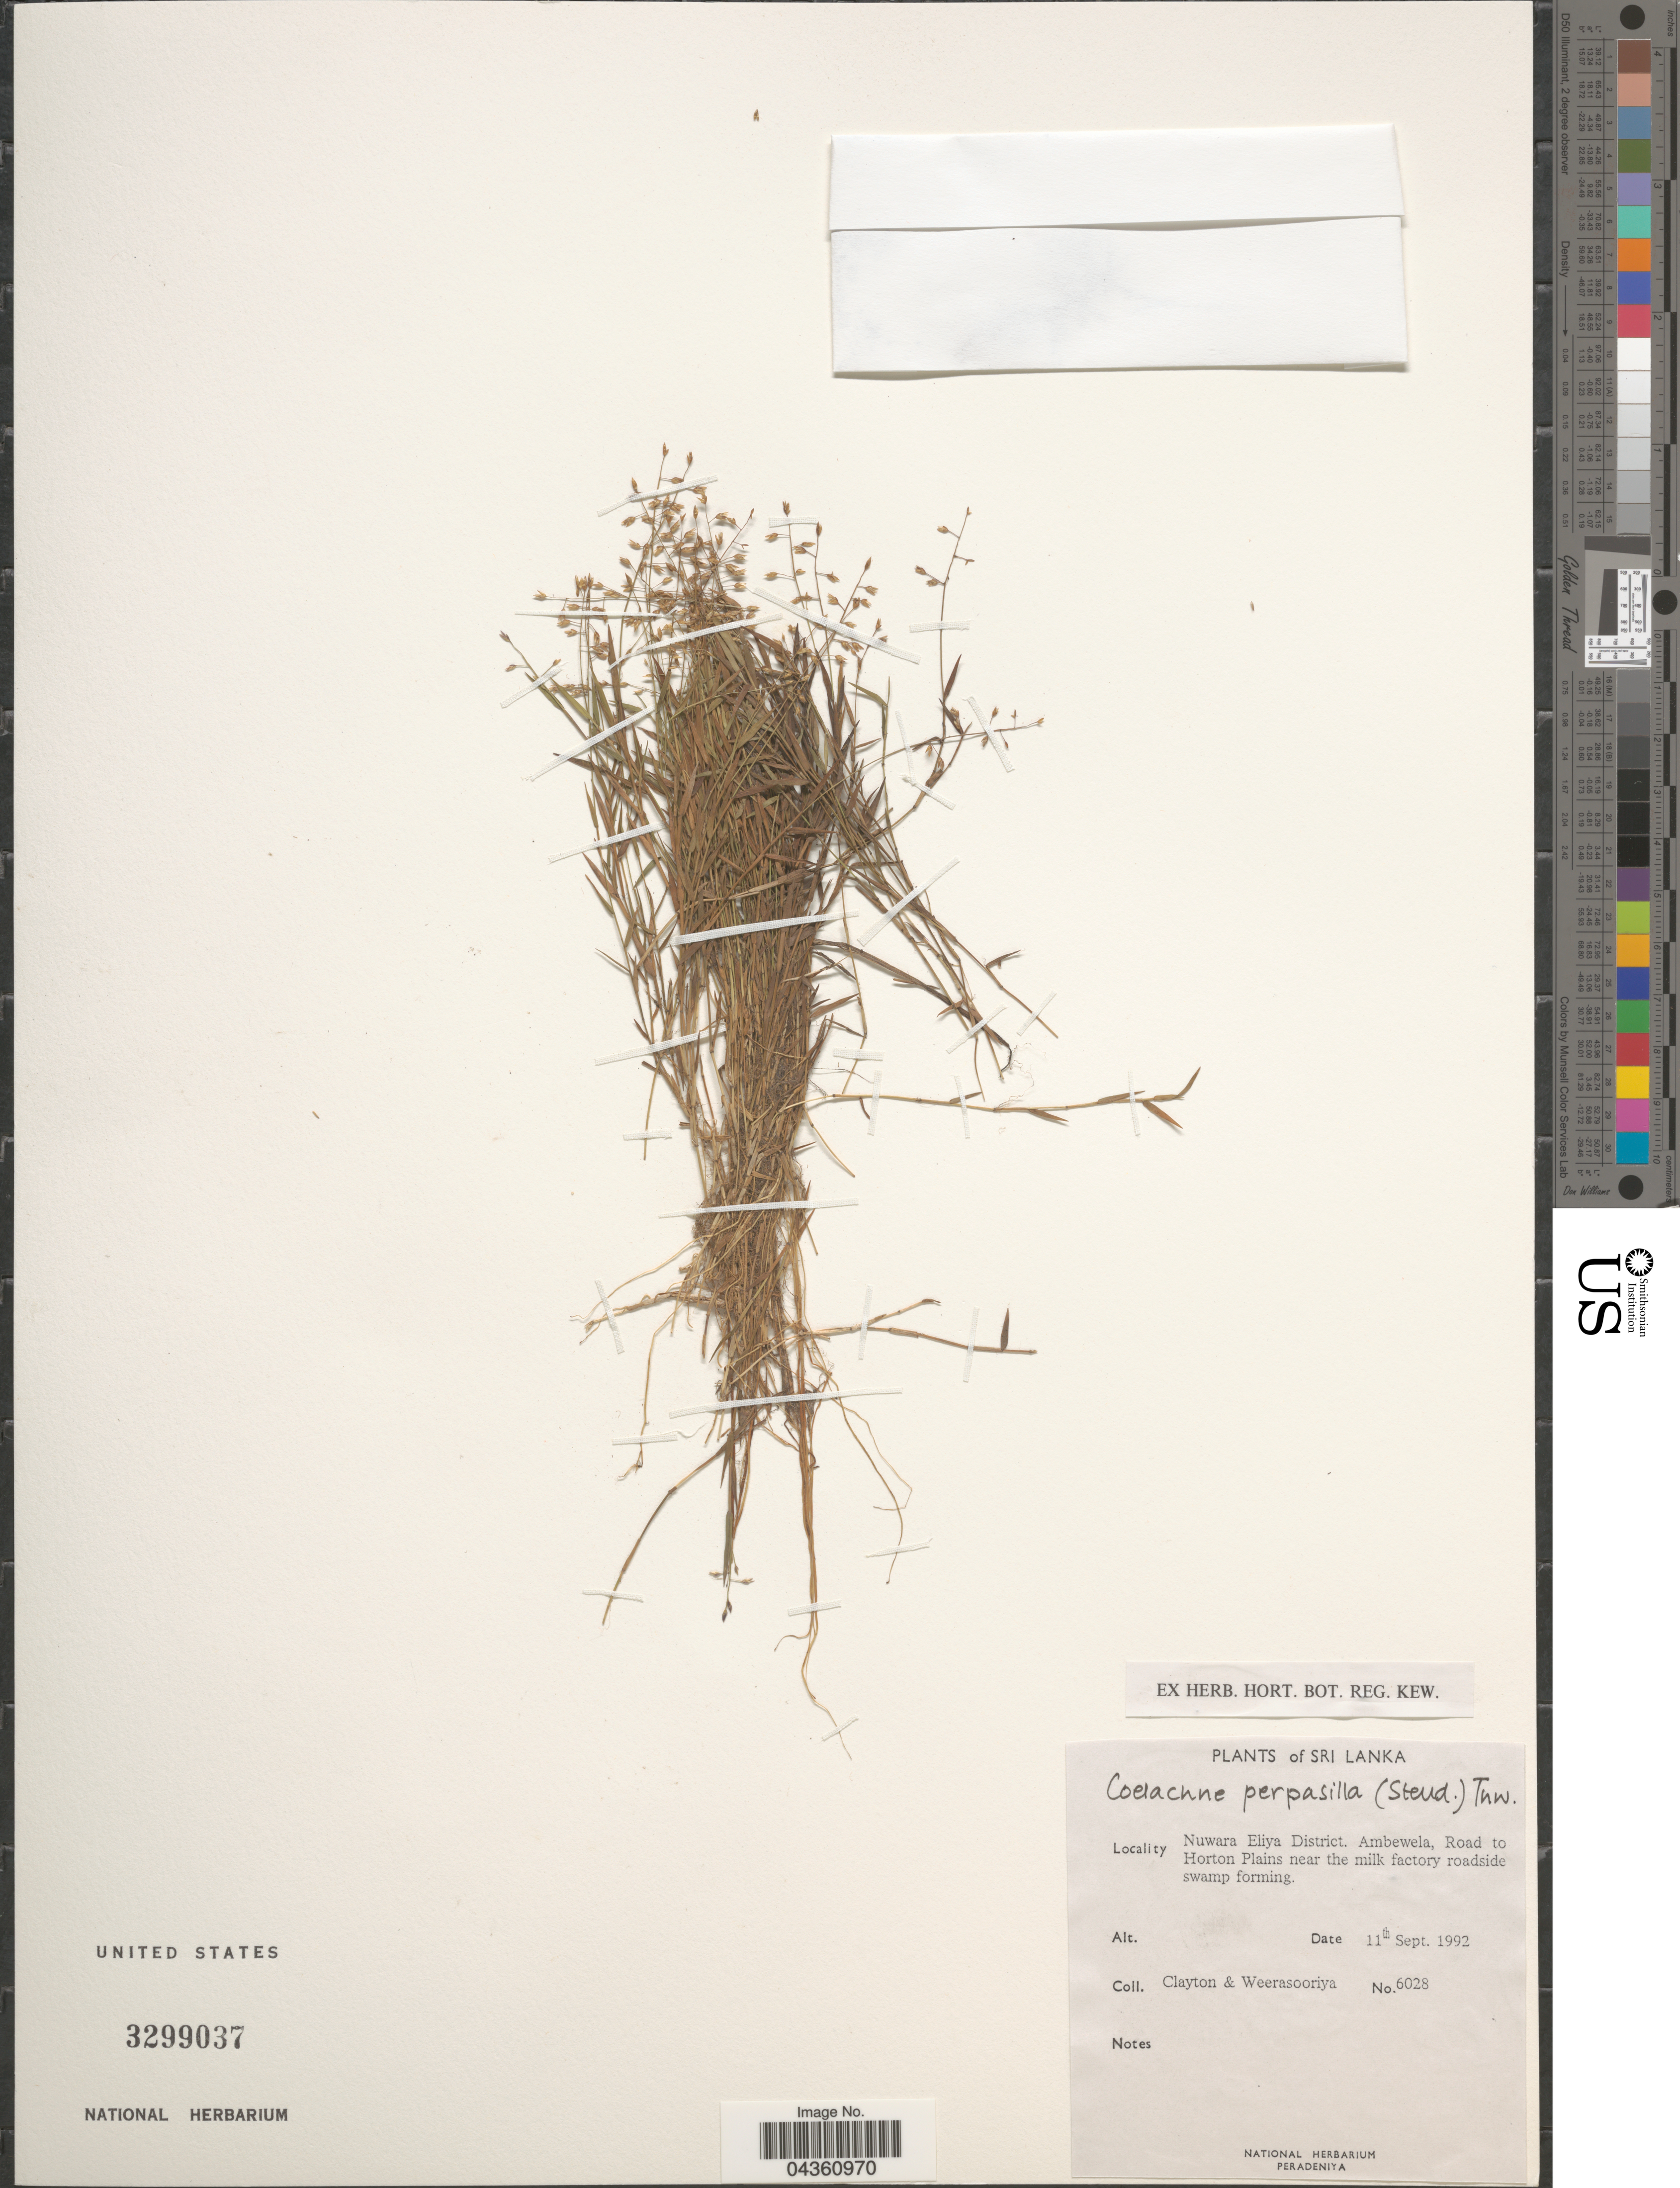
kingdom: Plantae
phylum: Tracheophyta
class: Liliopsida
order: Poales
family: Poaceae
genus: Coelachne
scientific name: Coelachne perpusilla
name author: (Arn. ex Steud.) Thwaites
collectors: Clayton & Weerasooriya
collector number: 6028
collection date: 1992-09-11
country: Sri Lanka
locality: Nuwara Eliya District: Ambewela, Road to Horton Plains near the milk factory roadside swamp forming.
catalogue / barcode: US 3299037